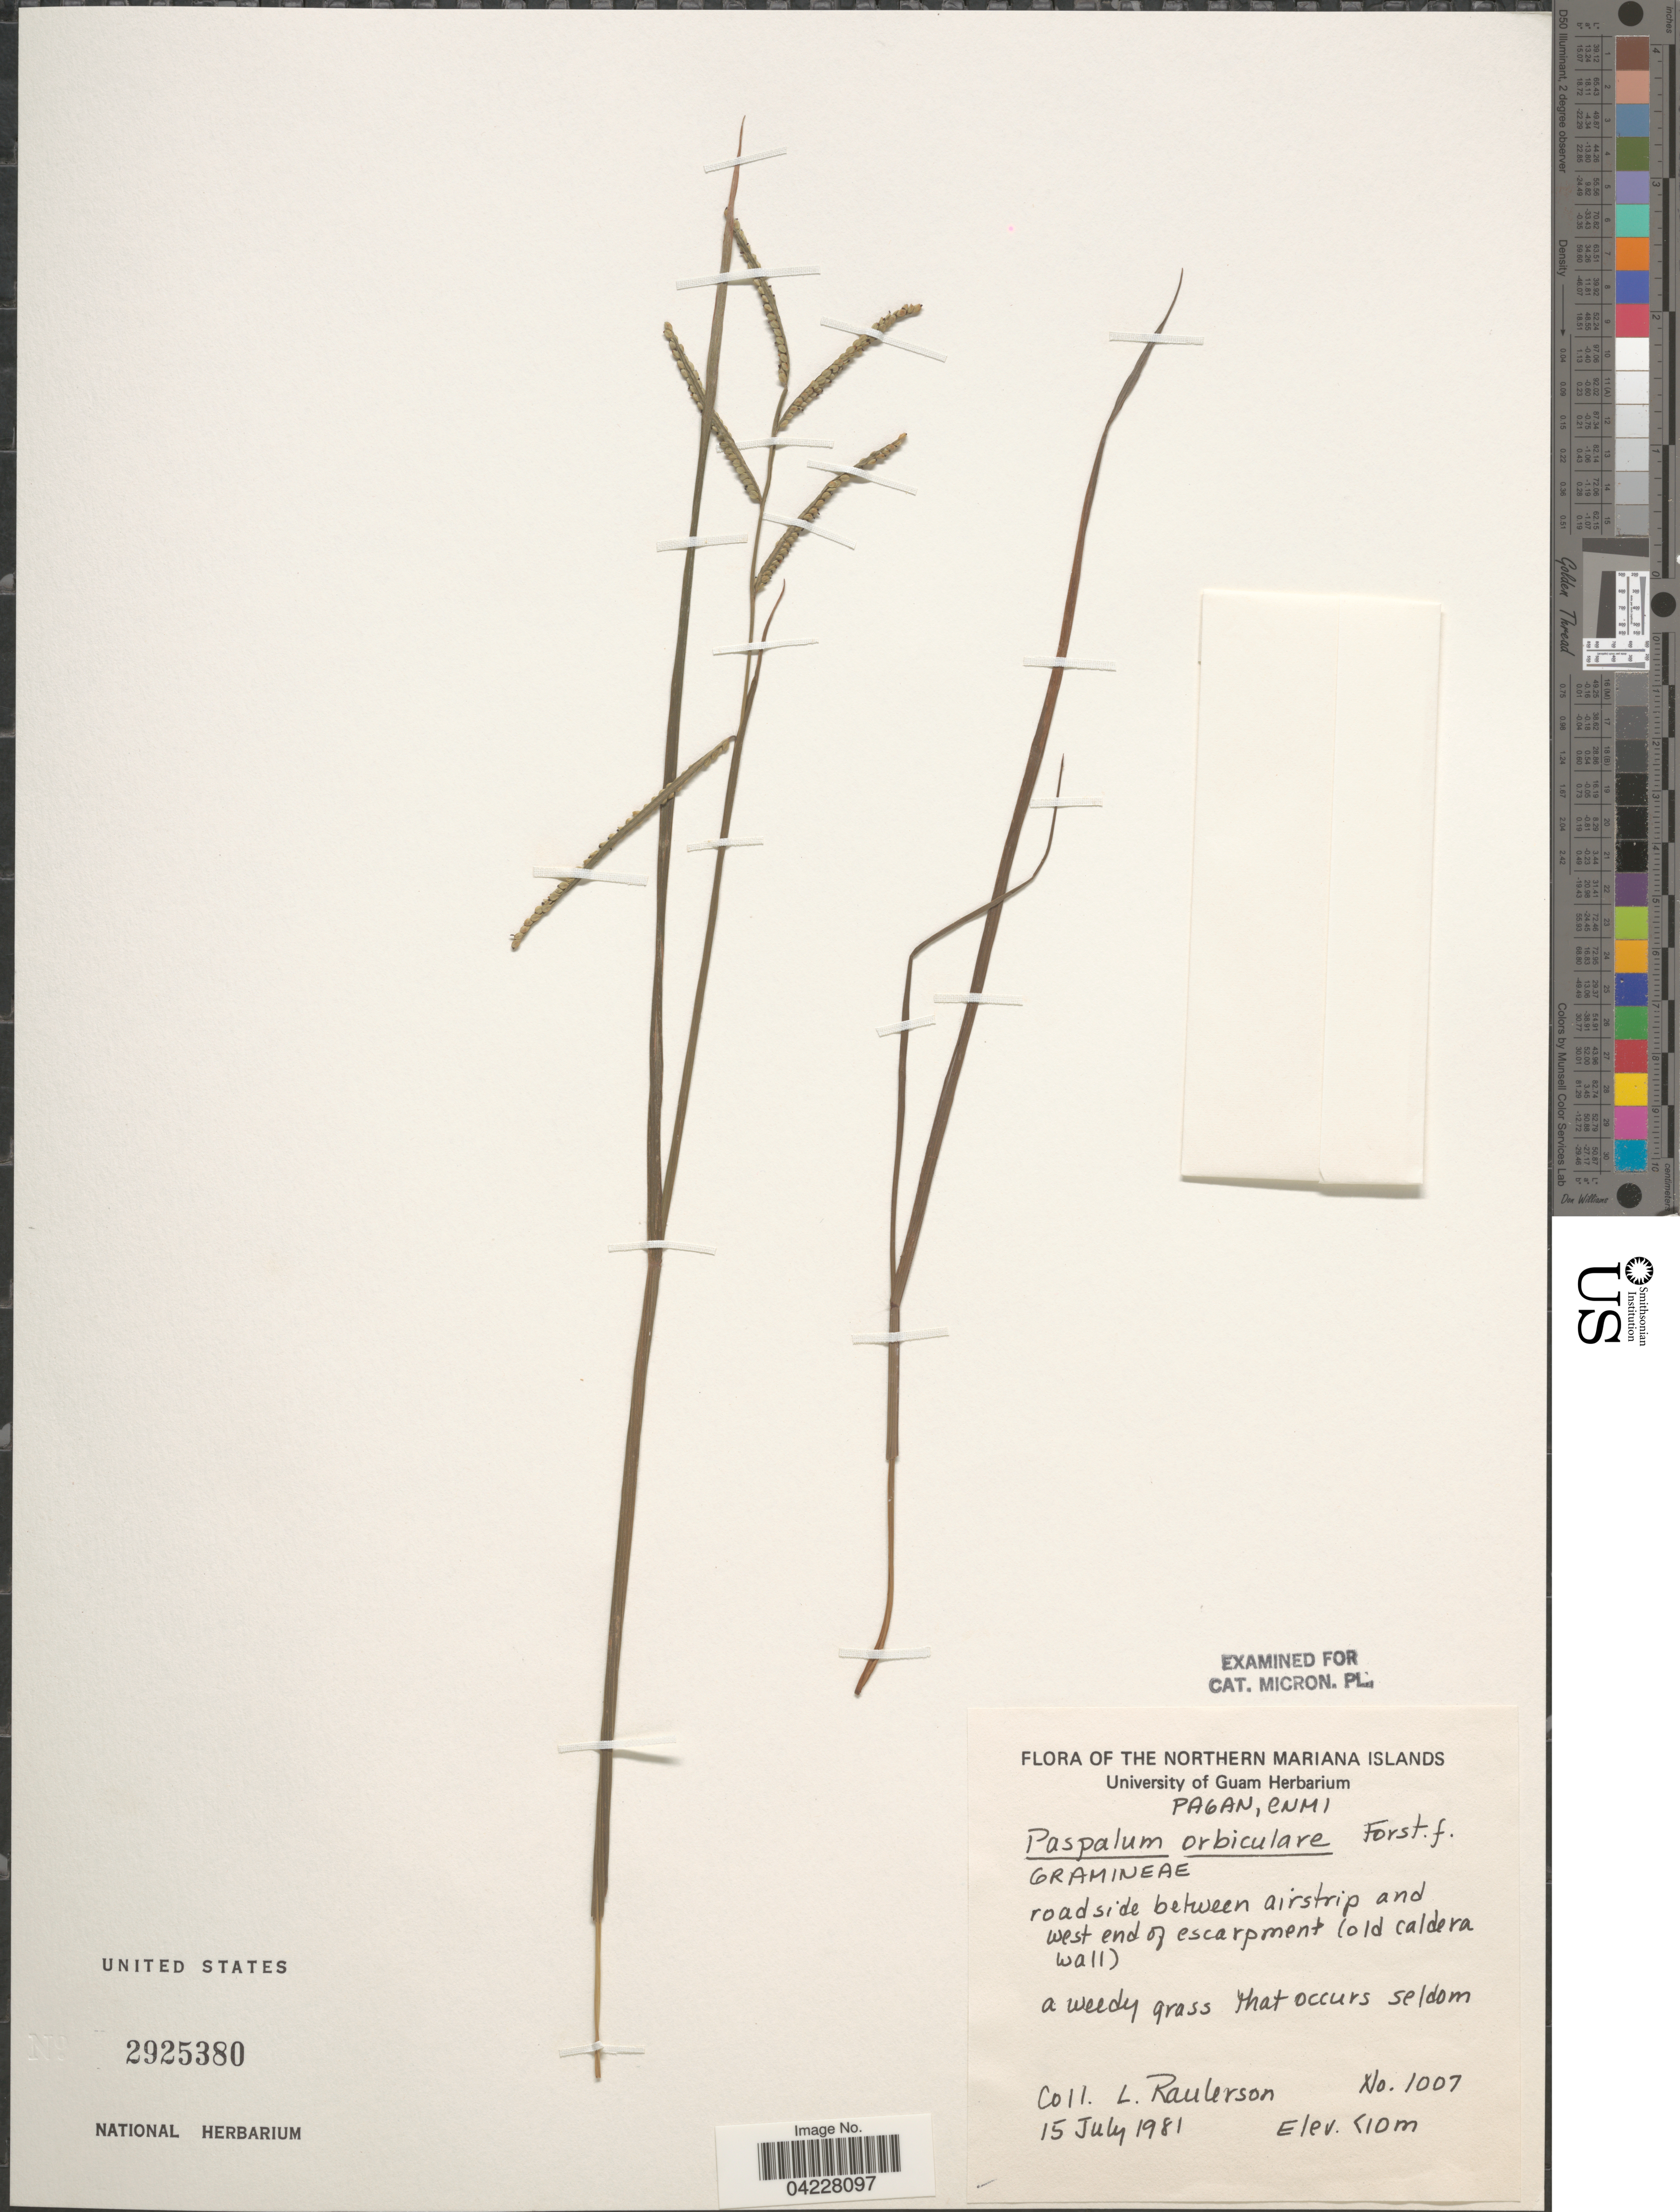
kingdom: Plantae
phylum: Tracheophyta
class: Liliopsida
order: Poales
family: Poaceae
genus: Paspalum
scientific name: Paspalum orbiculare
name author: G. Forst.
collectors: L. Raulerson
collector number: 1007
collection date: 1981-07-15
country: Northern Mariana Islands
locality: Pagan, Enmi. Roadside between airstrip and west end of escarpment (old caldera wall).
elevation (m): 10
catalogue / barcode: US 2925380